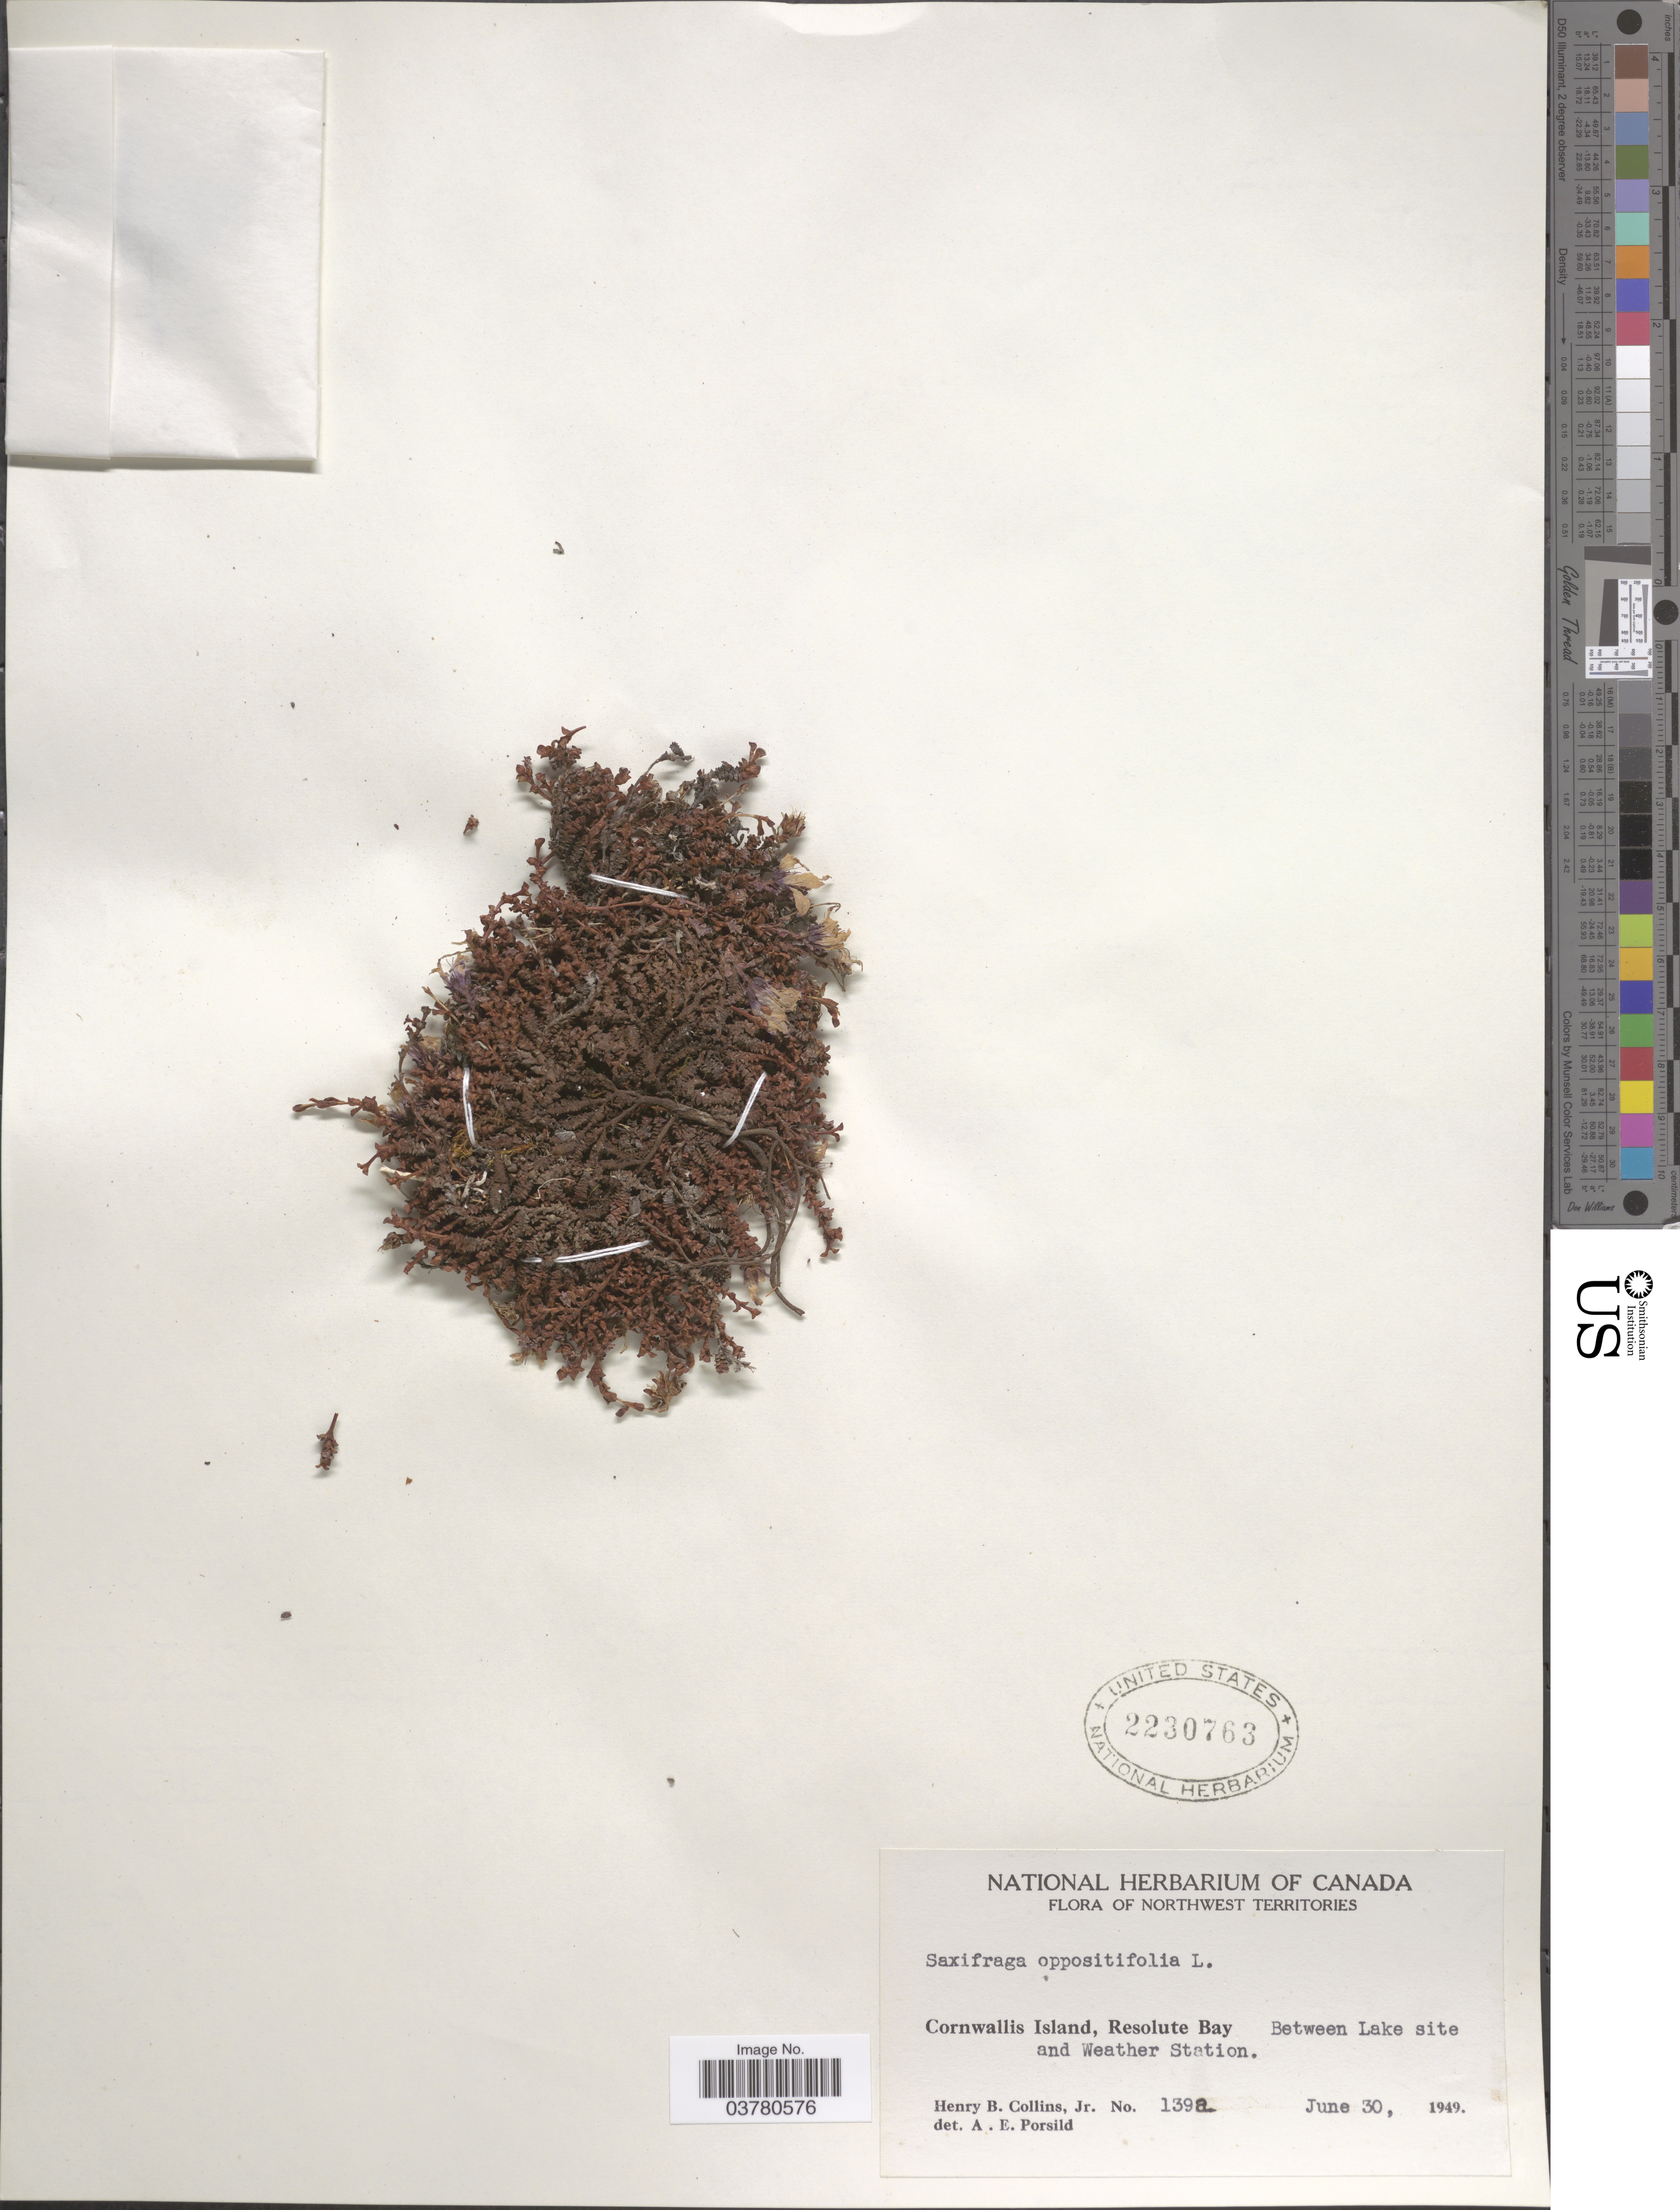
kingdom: Plantae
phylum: Tracheophyta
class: Magnoliopsida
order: Saxifragales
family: Saxifragaceae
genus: Saxifraga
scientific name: Saxifraga oppositifolia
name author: L.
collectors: H. Collins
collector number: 1398*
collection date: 1949-06-30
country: Canada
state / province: Nunavut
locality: Cornwallis Island, Resolute Bay. Between Lake site and Weather Station.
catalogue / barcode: US 2230763